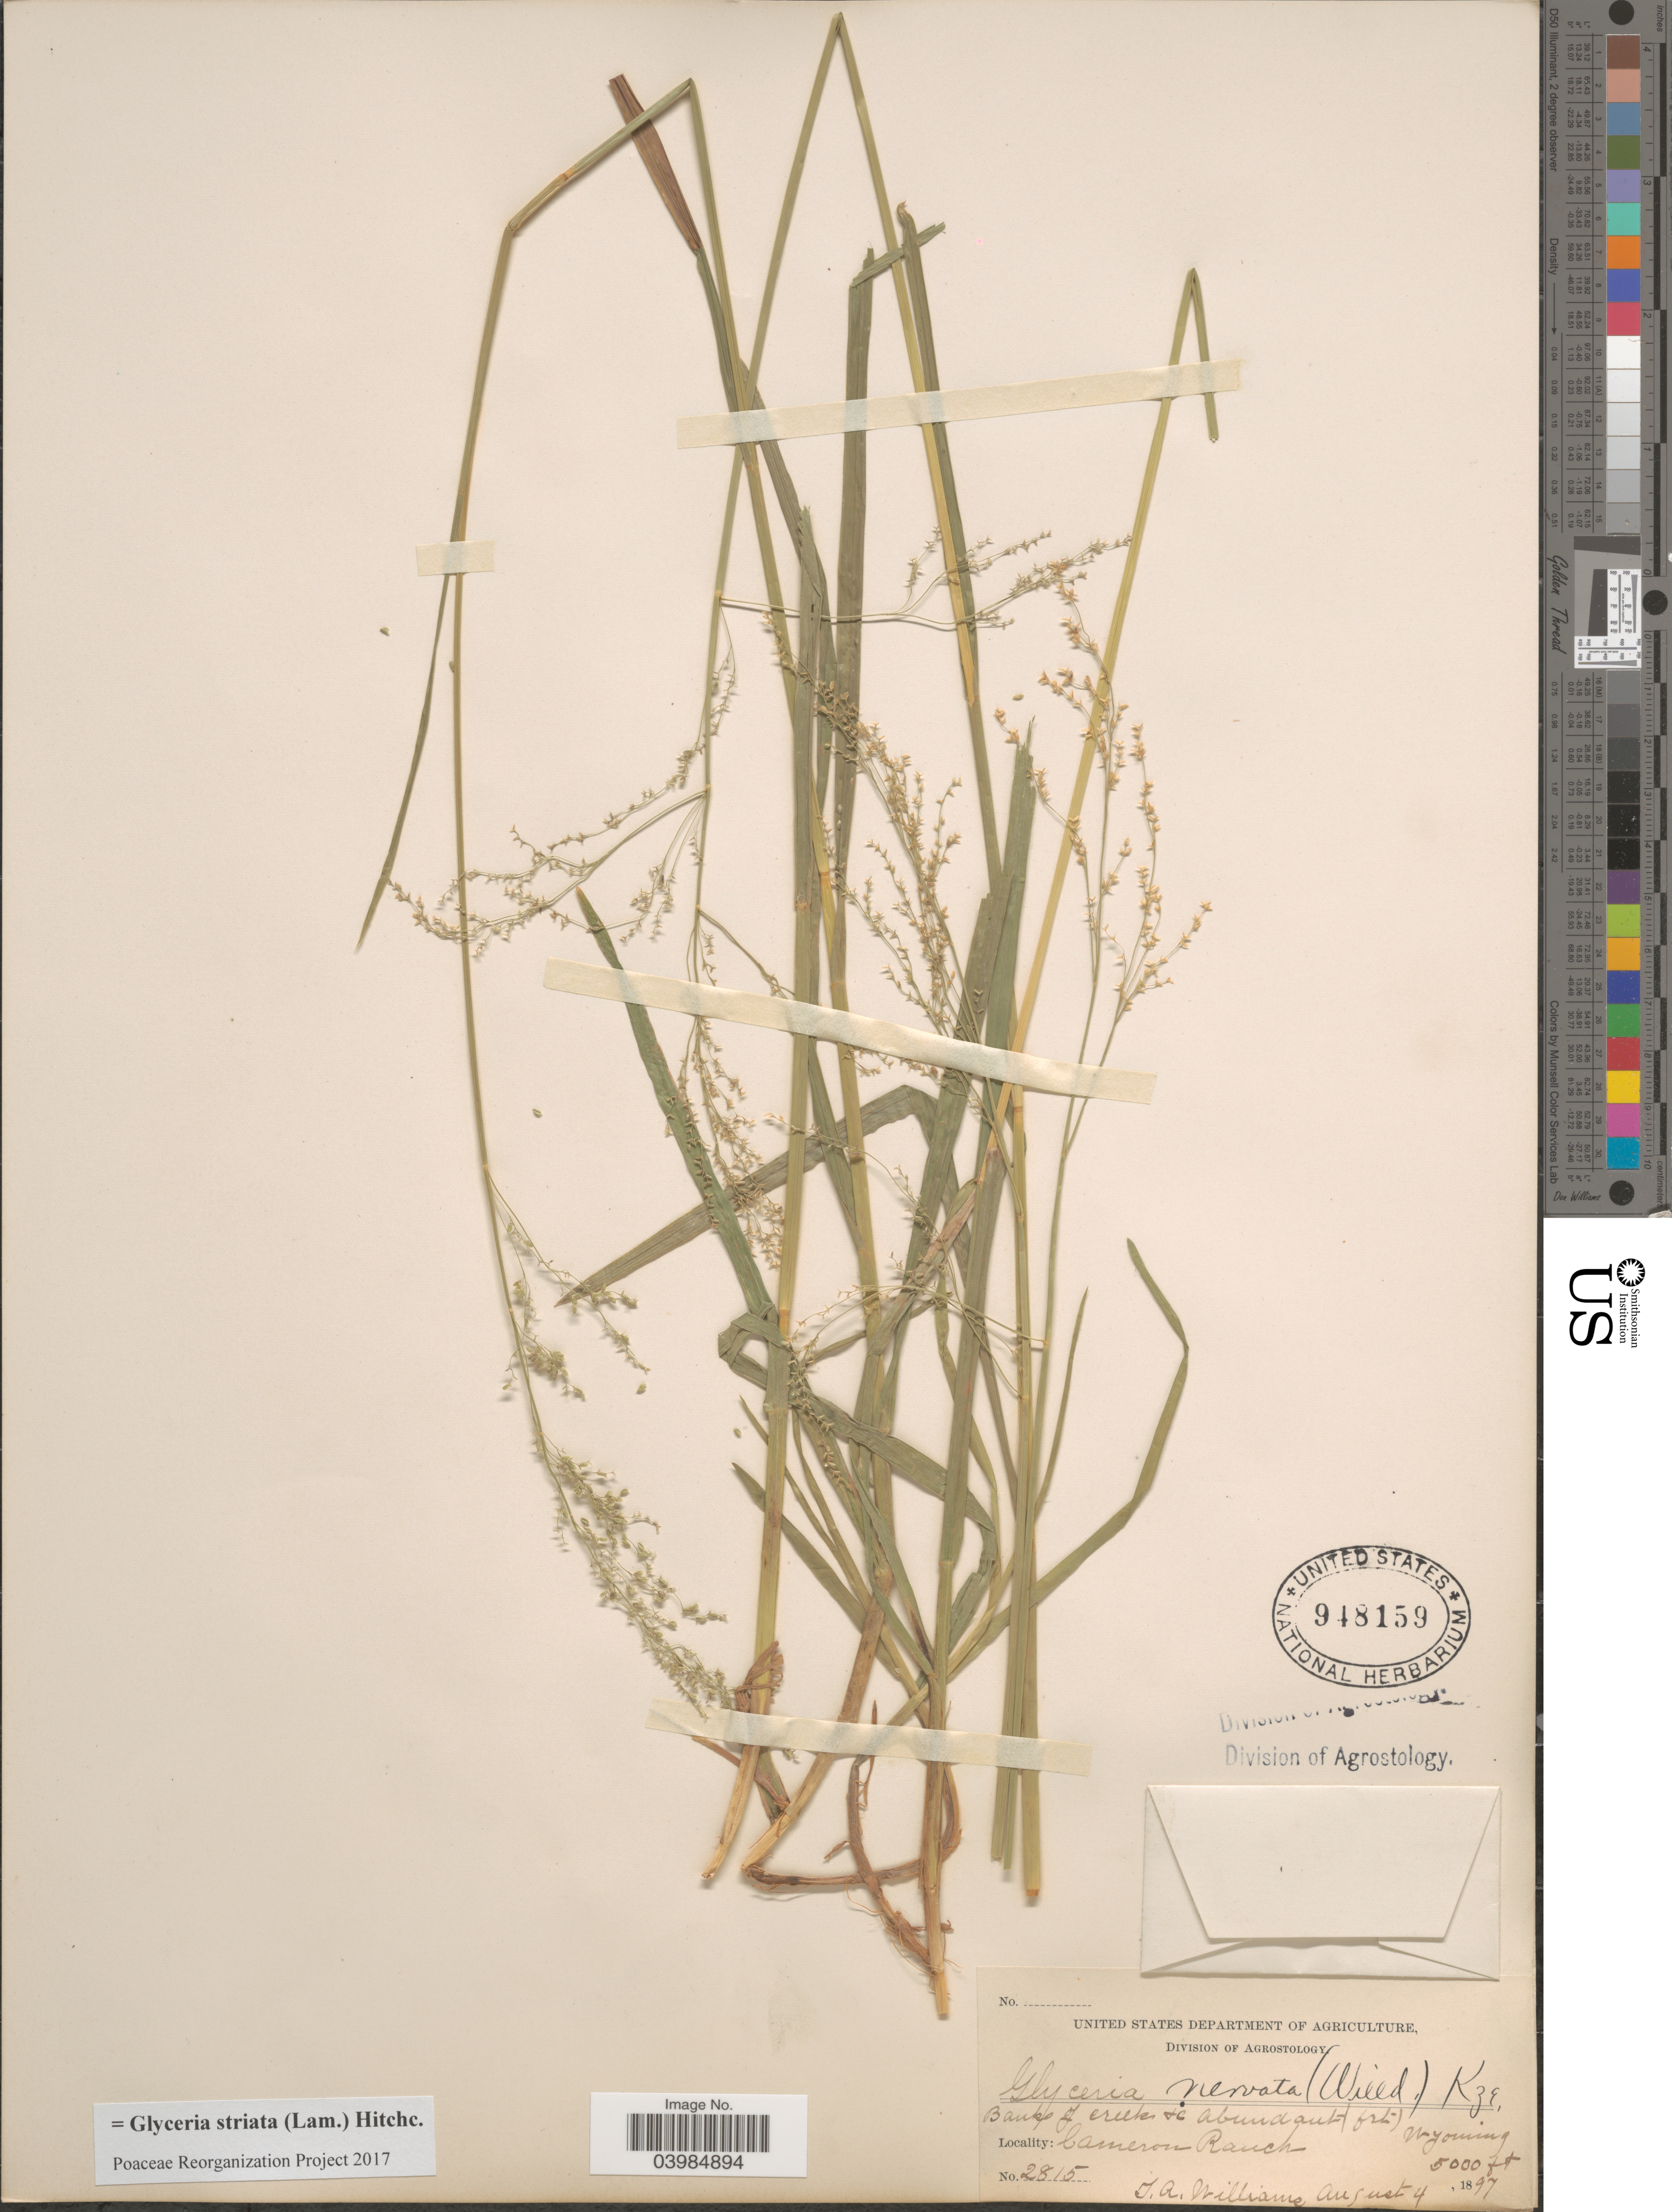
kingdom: Plantae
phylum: Tracheophyta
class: Liliopsida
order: Poales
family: Poaceae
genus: Glyceria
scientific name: Glyceria striata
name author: (Lam.) Hitchc.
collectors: T. A. Williams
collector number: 2815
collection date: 1897-08-04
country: United States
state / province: Wyoming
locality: Cameron Ranch.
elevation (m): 1524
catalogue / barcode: US 948159